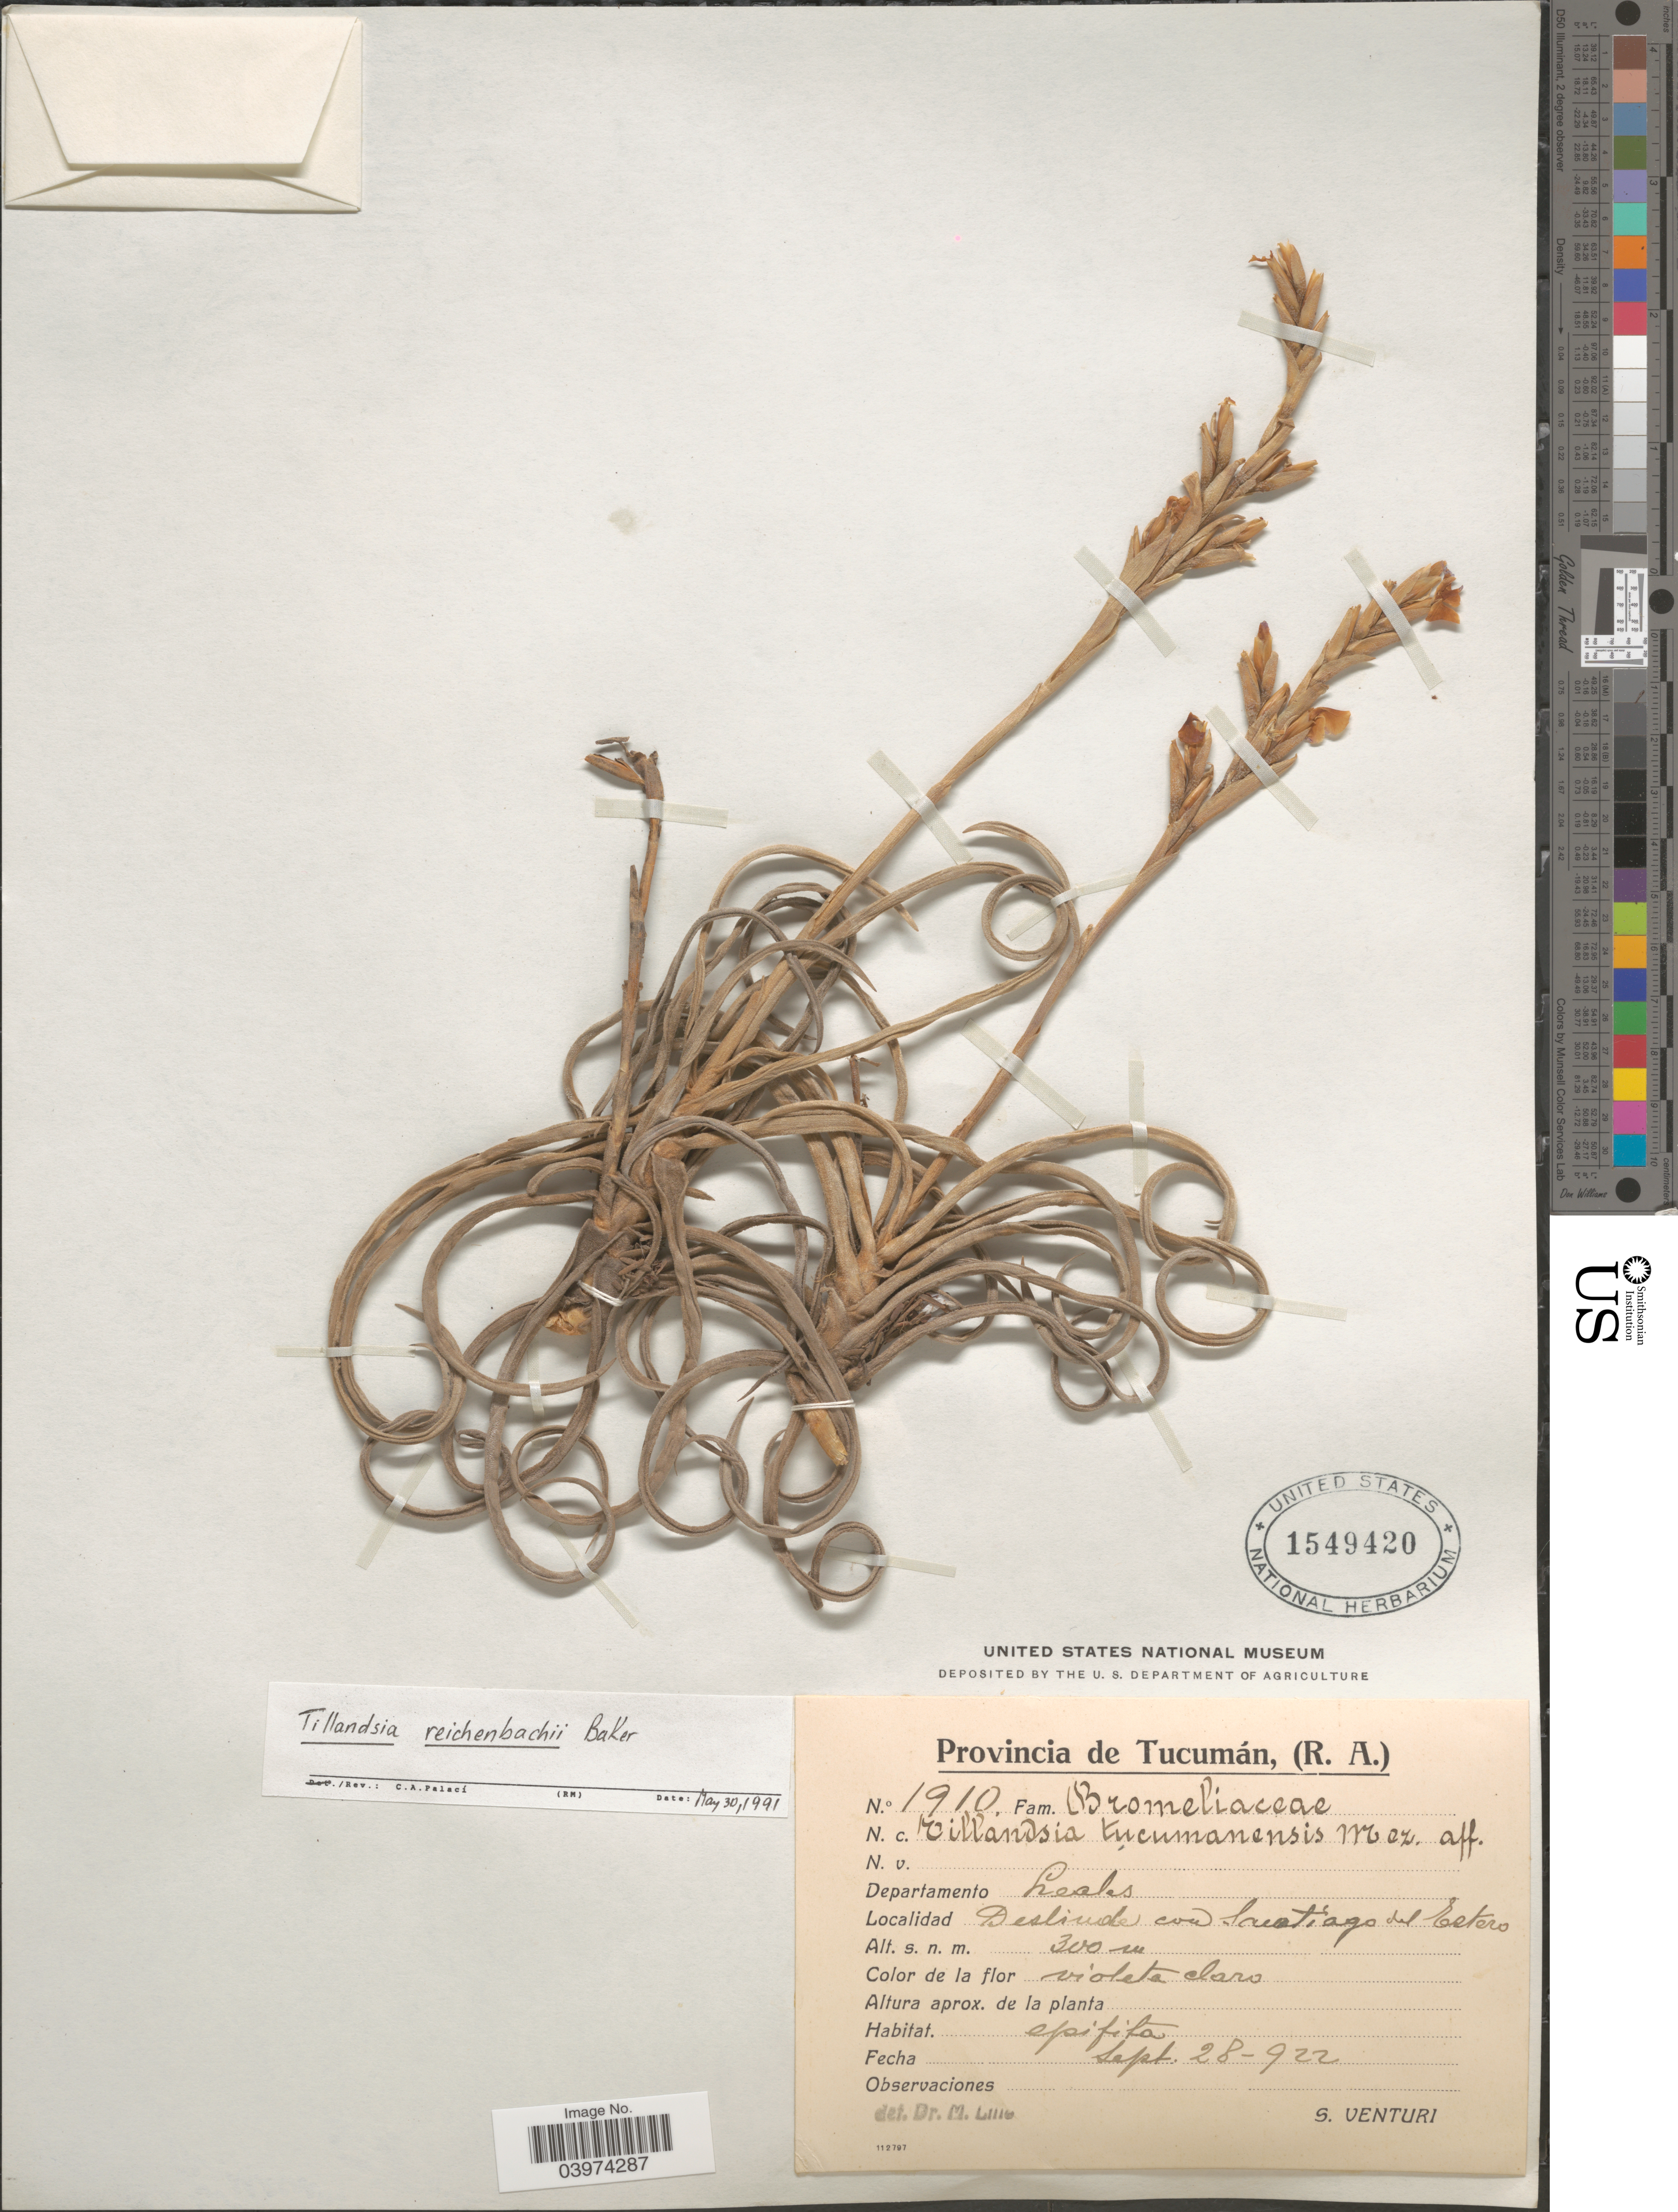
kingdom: Plantae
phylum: Tracheophyta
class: Liliopsida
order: Poales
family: Bromeliaceae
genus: Tillandsia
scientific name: Tillandsia reichenbachii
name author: Baker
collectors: S. Venturi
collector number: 1910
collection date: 1922-09-28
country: Argentina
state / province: Tucuman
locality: Departamento Leales. Deslinde con Santiago del Estero.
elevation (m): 300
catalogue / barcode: US 1549420